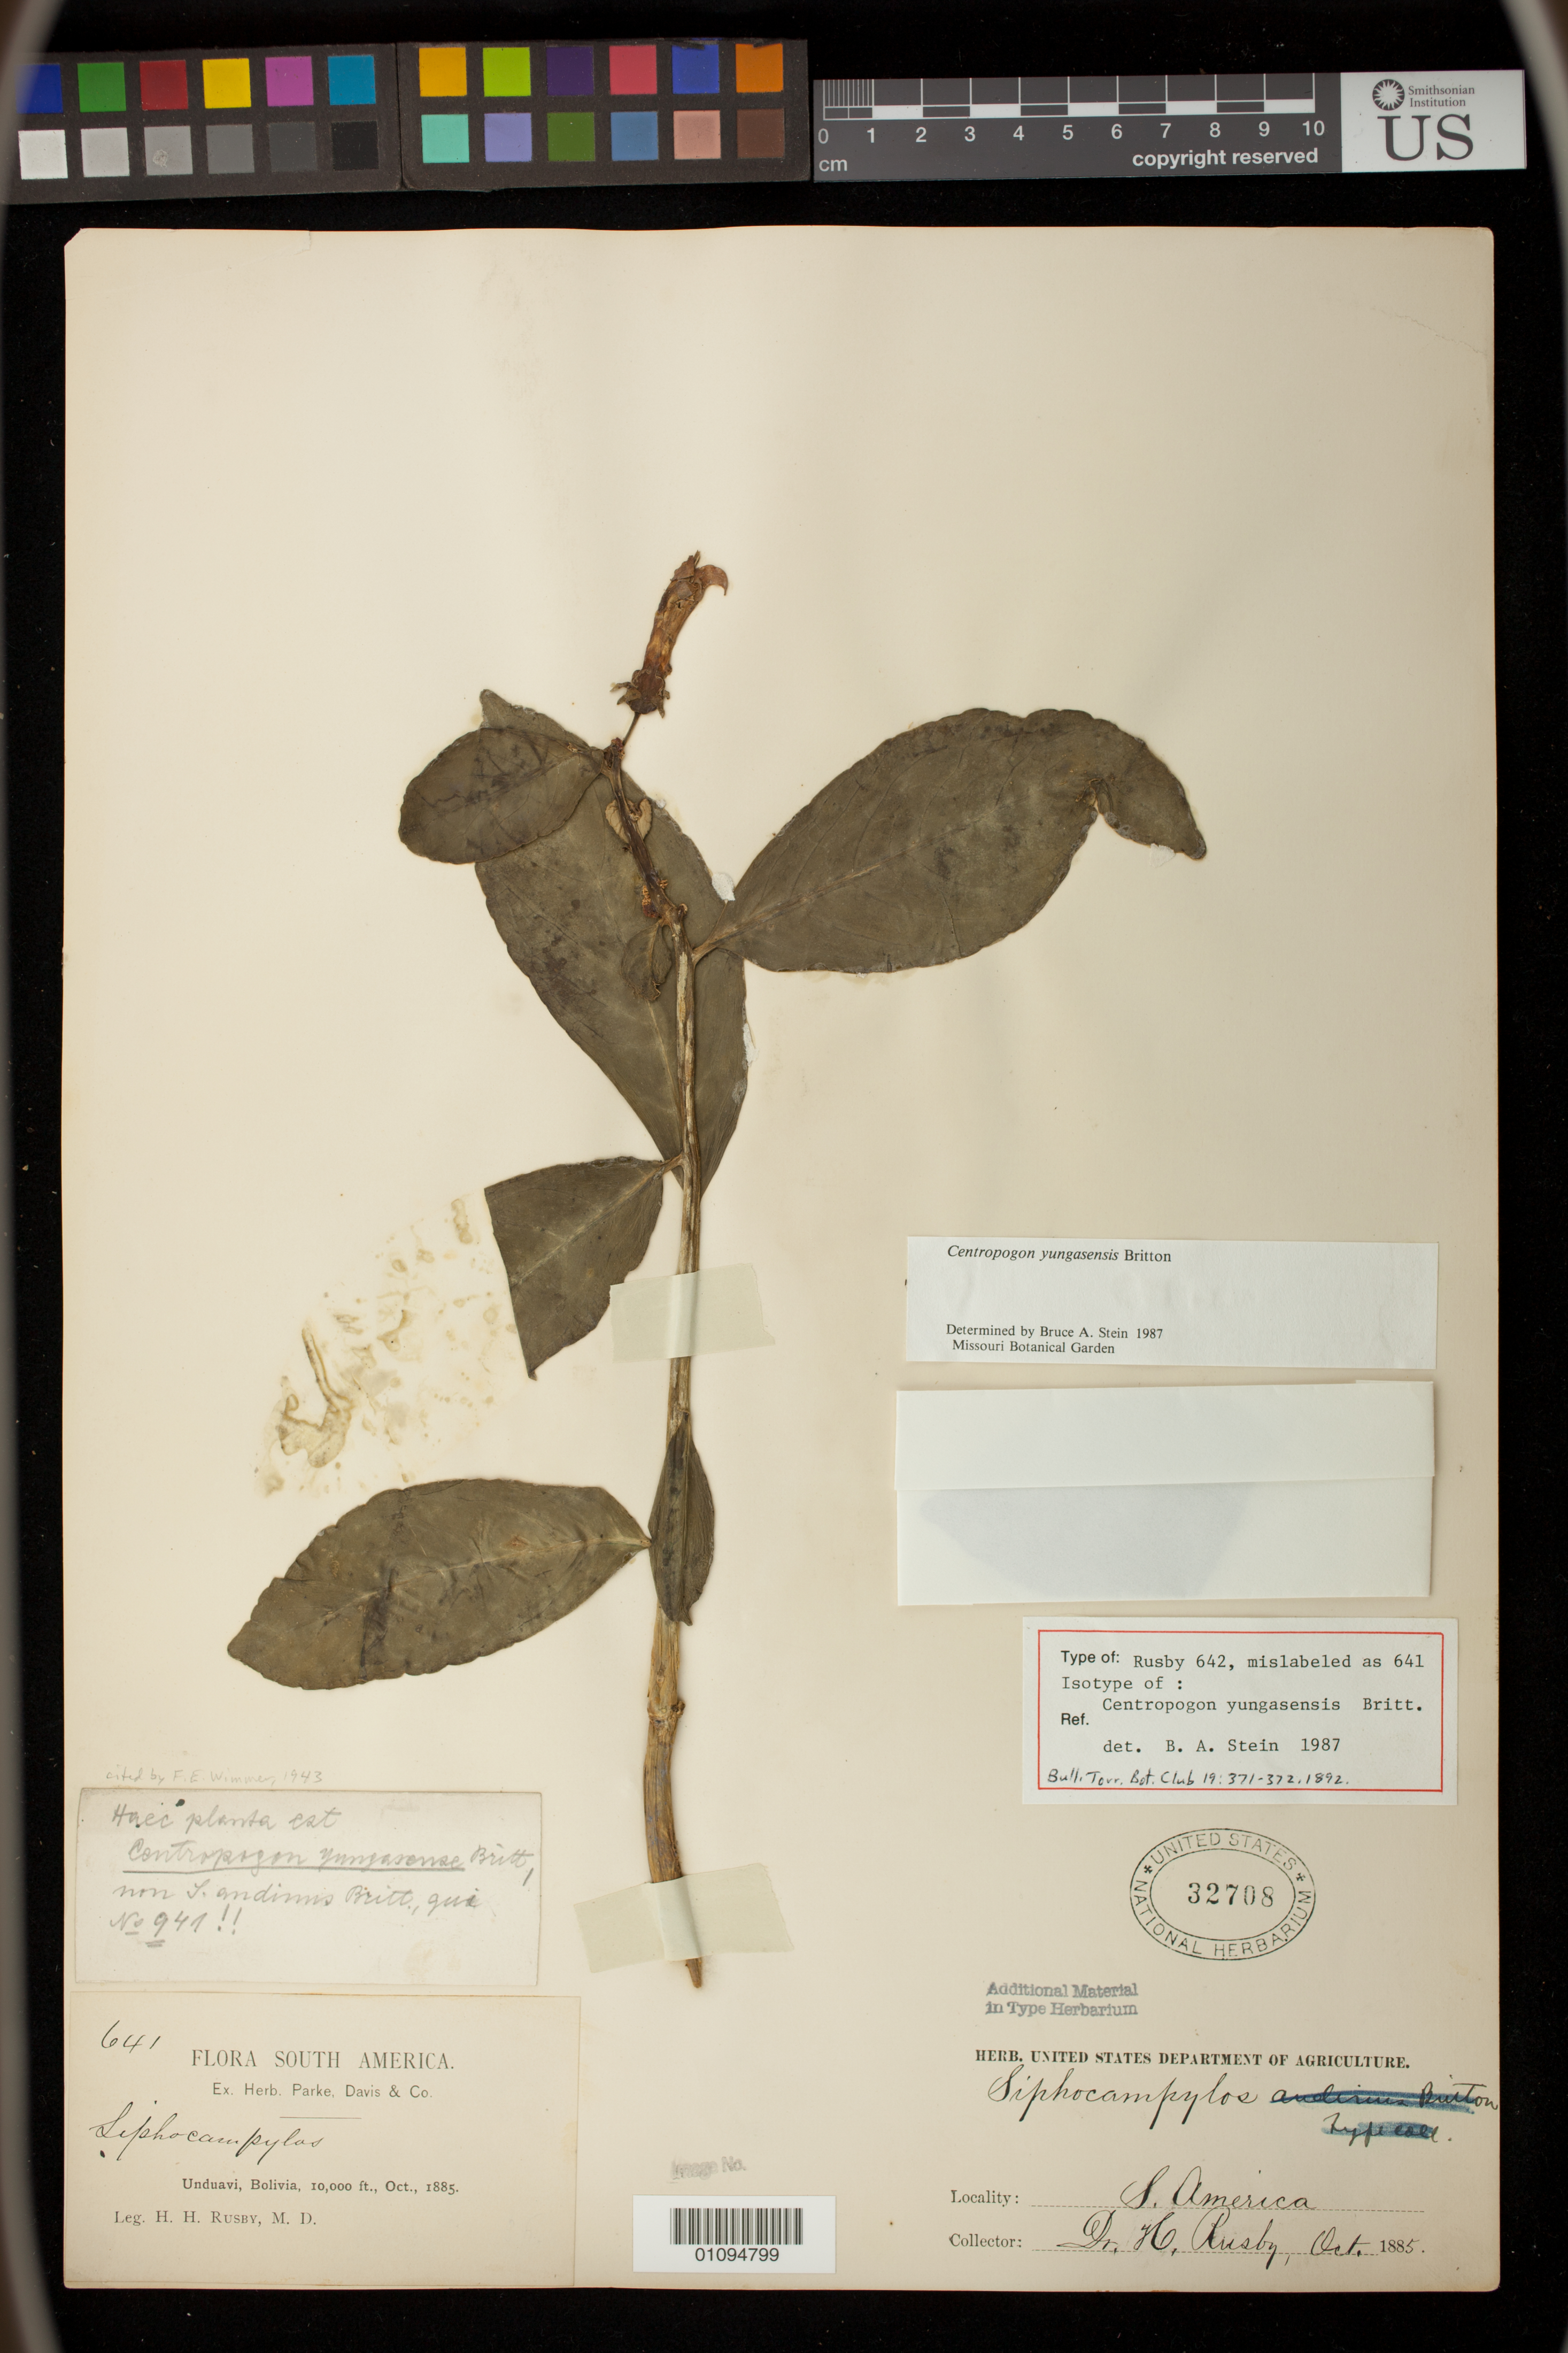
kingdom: Plantae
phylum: Tracheophyta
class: Magnoliopsida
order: Asterales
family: Campanulaceae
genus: Centropogon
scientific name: Centropogon yungasensis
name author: Britton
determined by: Stein, B.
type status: Isotype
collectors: H. H. Rusby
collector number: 642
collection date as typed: Oct 1885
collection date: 1885-10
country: Bolivia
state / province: La Paz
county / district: Nor Yungas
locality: Unduavi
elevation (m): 3048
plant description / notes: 'Type of Rusby 642, mislabeled as 641.'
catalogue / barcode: US 32708